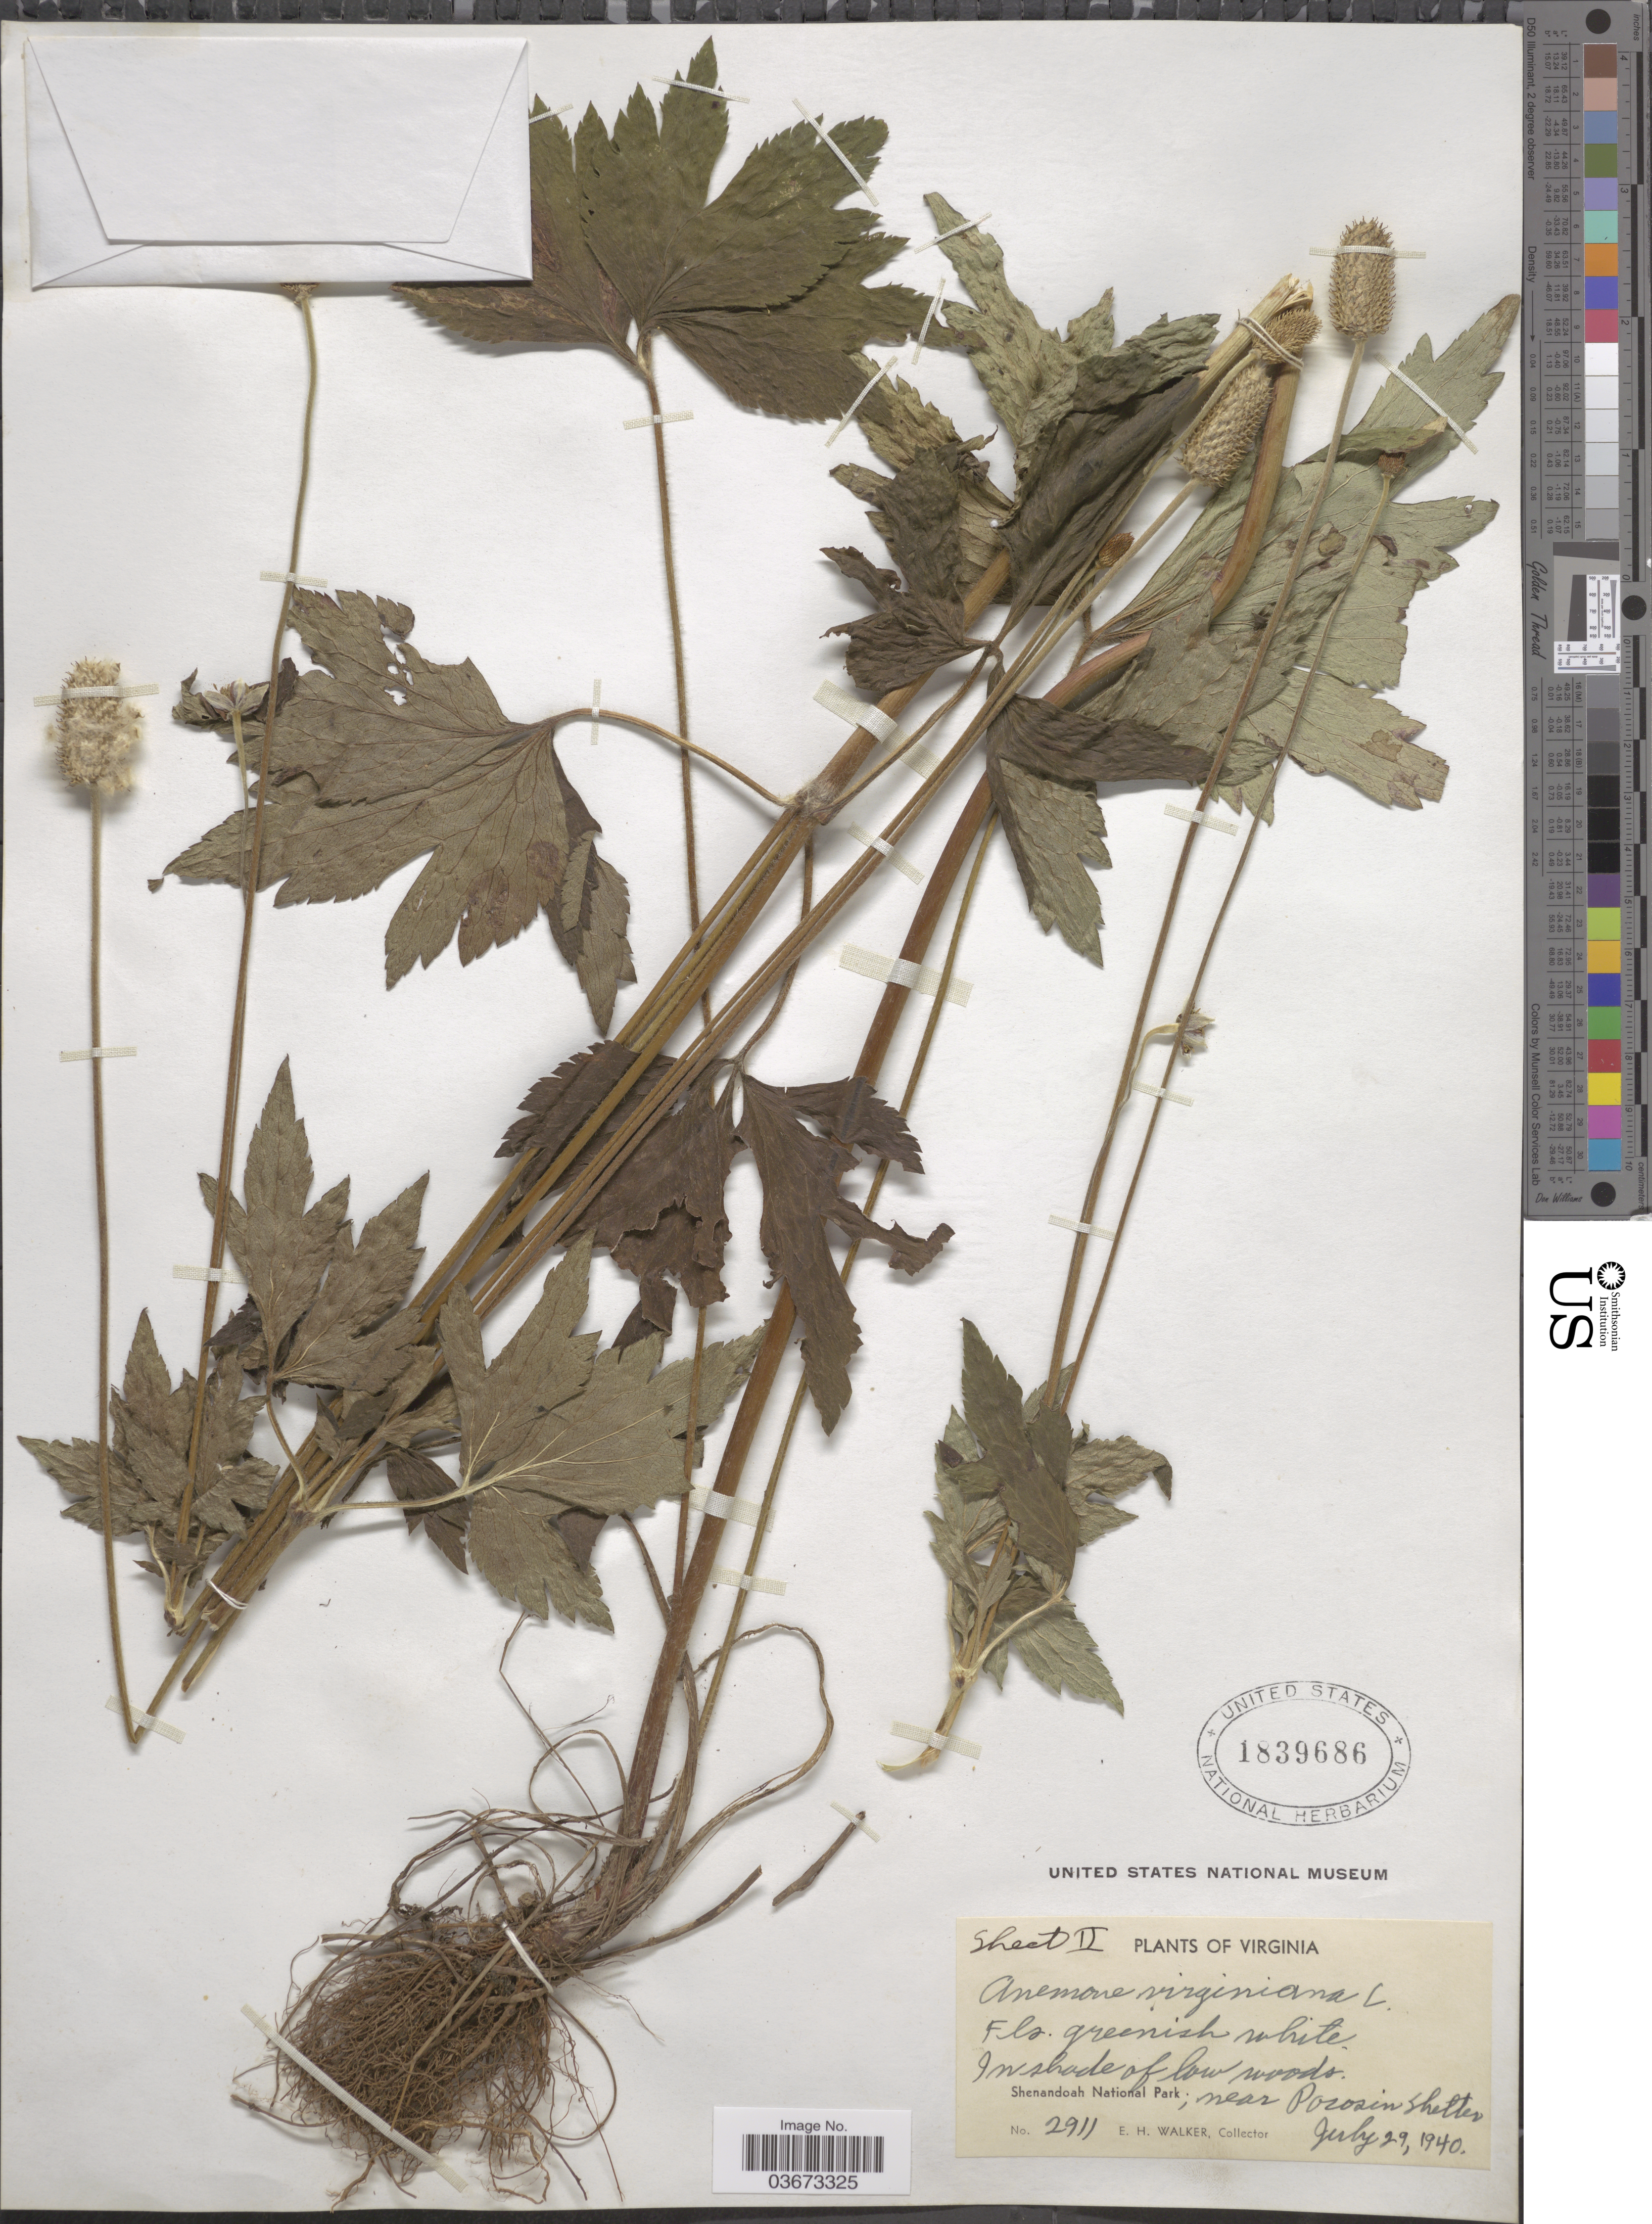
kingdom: Plantae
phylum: Tracheophyta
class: Magnoliopsida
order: Ranunculales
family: Ranunculaceae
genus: Anemone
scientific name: Anemone virginiana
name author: L.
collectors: E. H. Walker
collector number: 2911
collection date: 1940-07-29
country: United States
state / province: Virginia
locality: Shenandoah National Park; near Pocosin Shelter.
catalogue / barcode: US 1839686